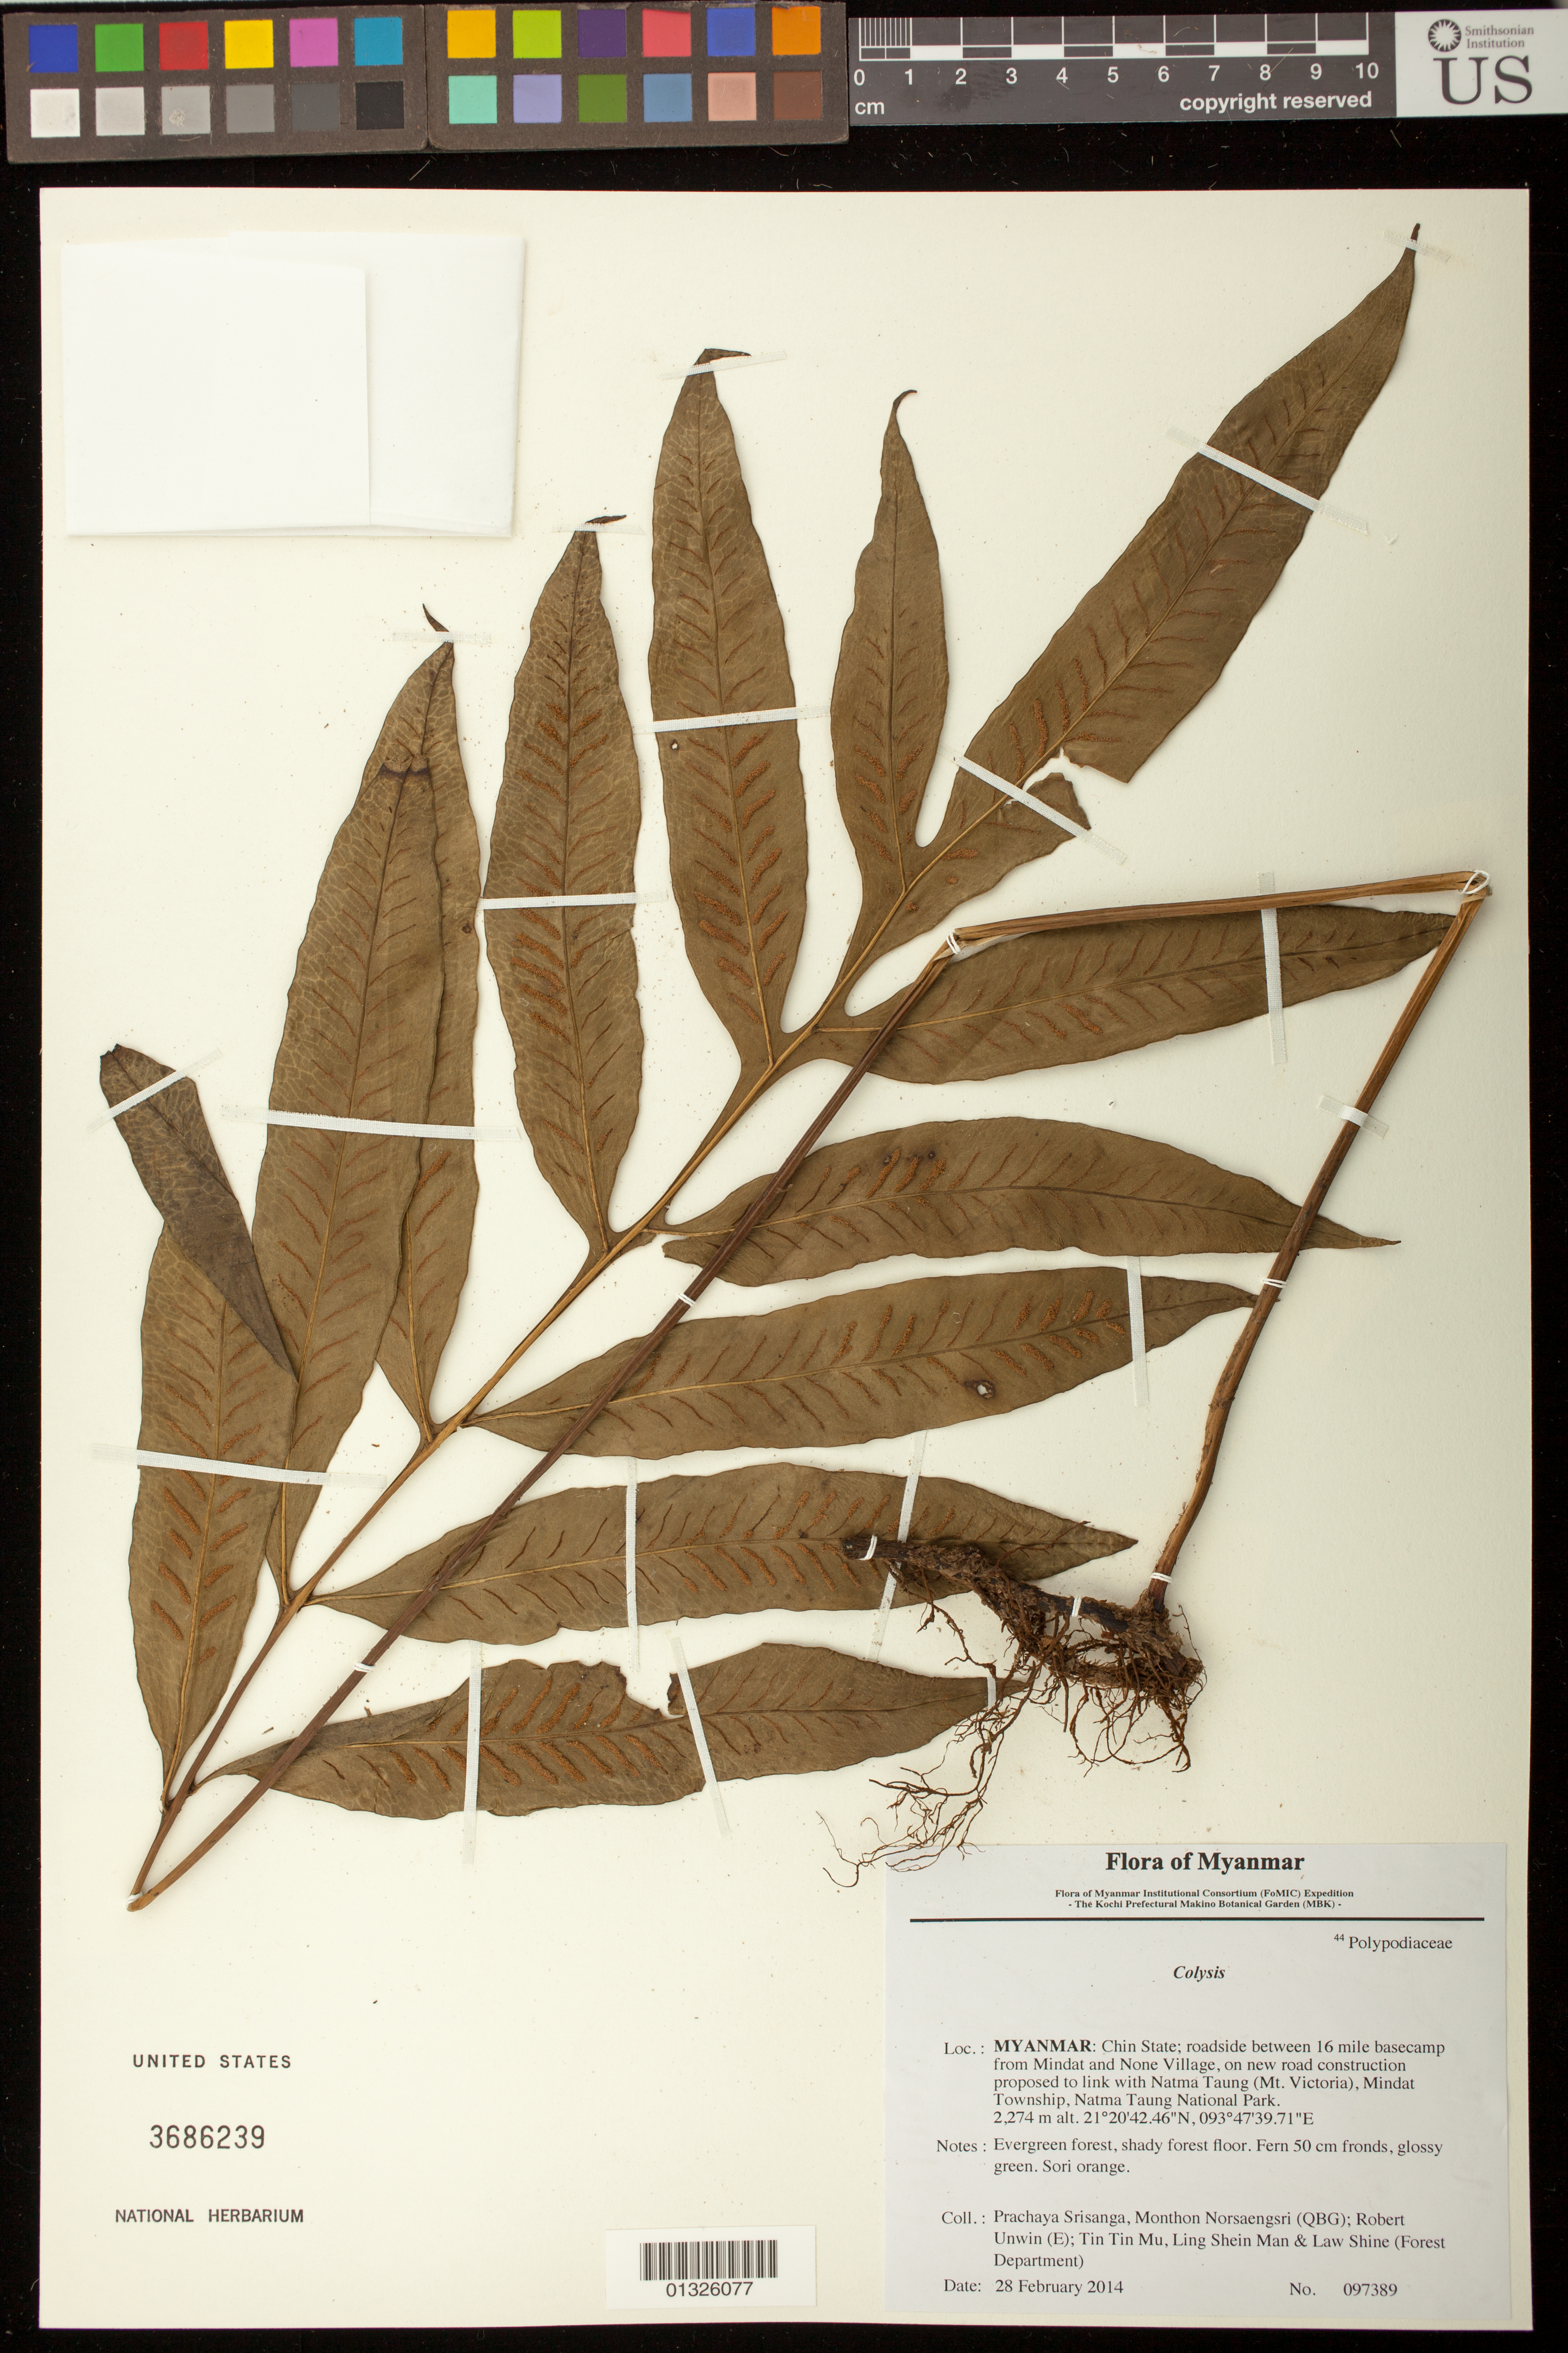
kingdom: Plantae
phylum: Tracheophyta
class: Polypodiopsida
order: Polypodiales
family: Polypodiaceae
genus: Colysis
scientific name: Colysis sp.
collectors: P. Srisanga, M. Norsaengsri, R. Unwin, Tin Tin Mu, Ling Shein Man & L. Shine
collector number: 97389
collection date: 2014-02-28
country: Myanmar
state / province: Chin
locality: Roadside between 16 mile basecamp from Mindat and None Village, on new road construction proposed to link with Natma Taung (Mt. Victoria), Mindat Township, Natma Taung National Park.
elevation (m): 2274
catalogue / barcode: US 3686239